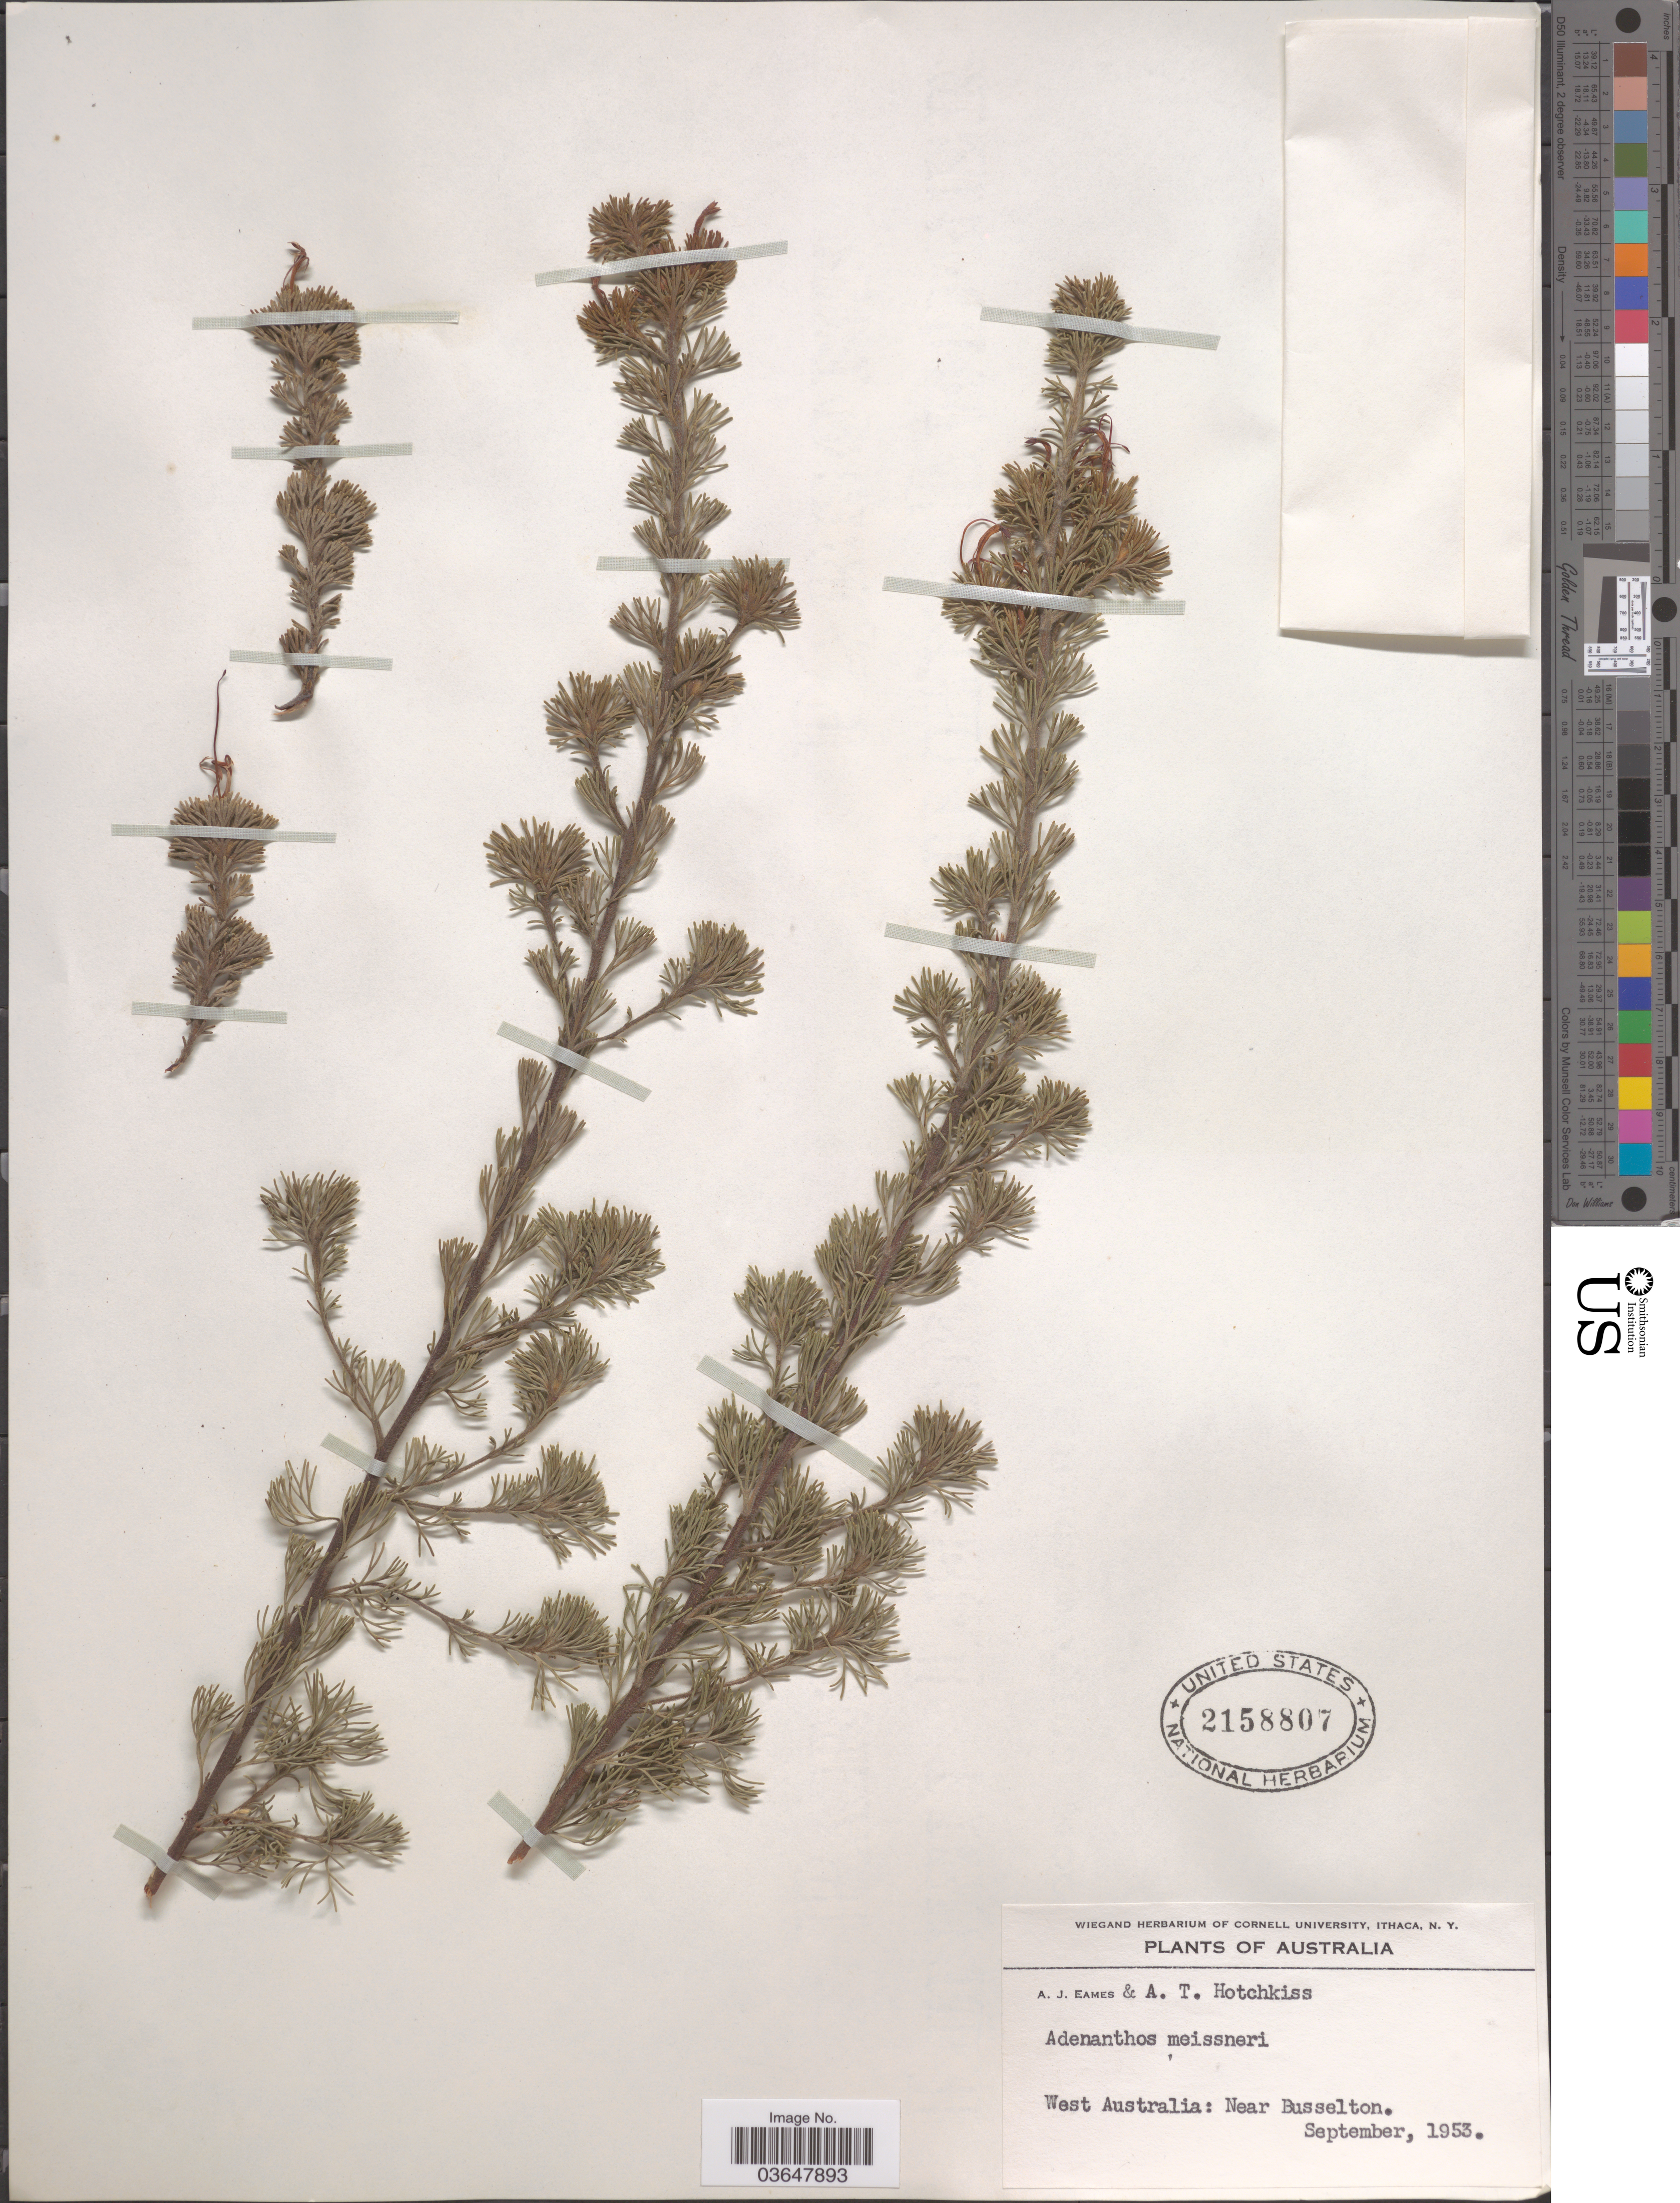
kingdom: Plantae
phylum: Tracheophyta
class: Magnoliopsida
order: Proteales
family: Proteaceae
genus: Adenanthos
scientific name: Adenanthos meissneri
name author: Lehm.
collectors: A. J. Eames & A. Hotchkiss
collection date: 1953-09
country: Australia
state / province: Western Australia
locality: West Australia. Near Busselton.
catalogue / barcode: US 2158807